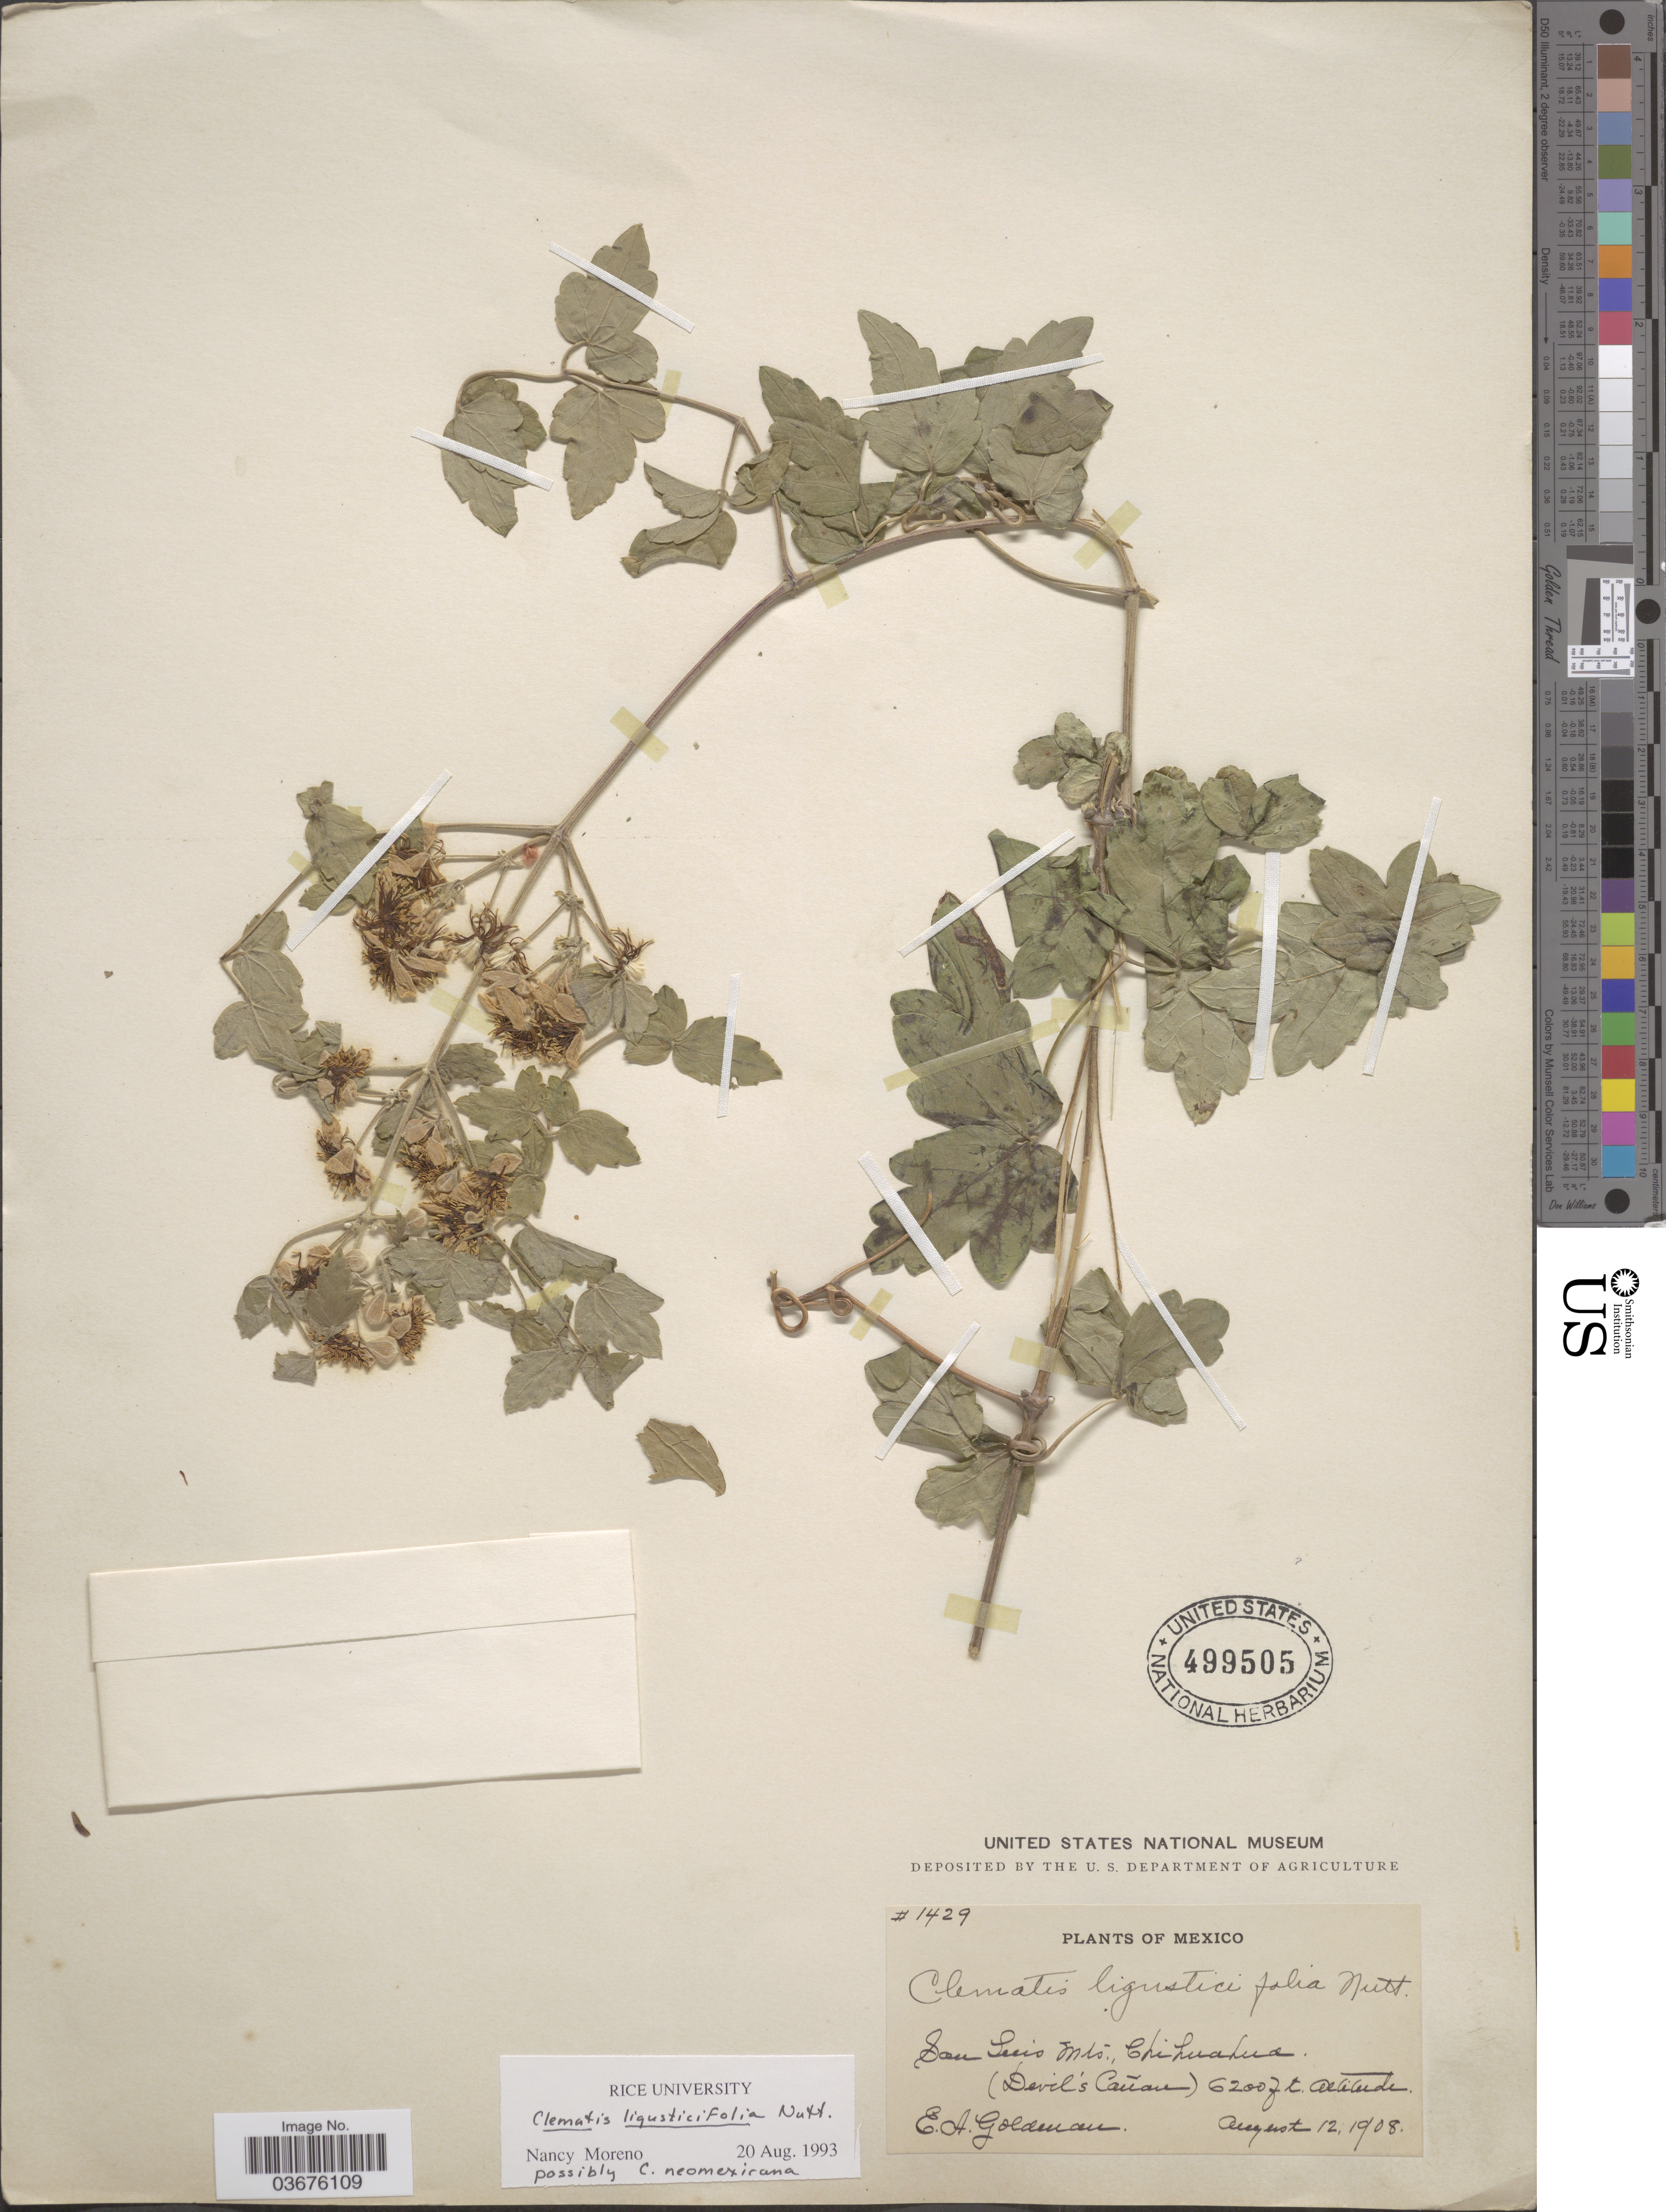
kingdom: Plantae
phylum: Tracheophyta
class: Magnoliopsida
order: Ranunculales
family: Ranunculaceae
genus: Clematis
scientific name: Clematis ligusticifolia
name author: Nutt.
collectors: E. A. Goldman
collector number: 1429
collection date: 1908-08-12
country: Mexico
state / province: Chihuahua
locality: San Luis Mts. (Devil's Cañon).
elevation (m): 1890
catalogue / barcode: US 499505